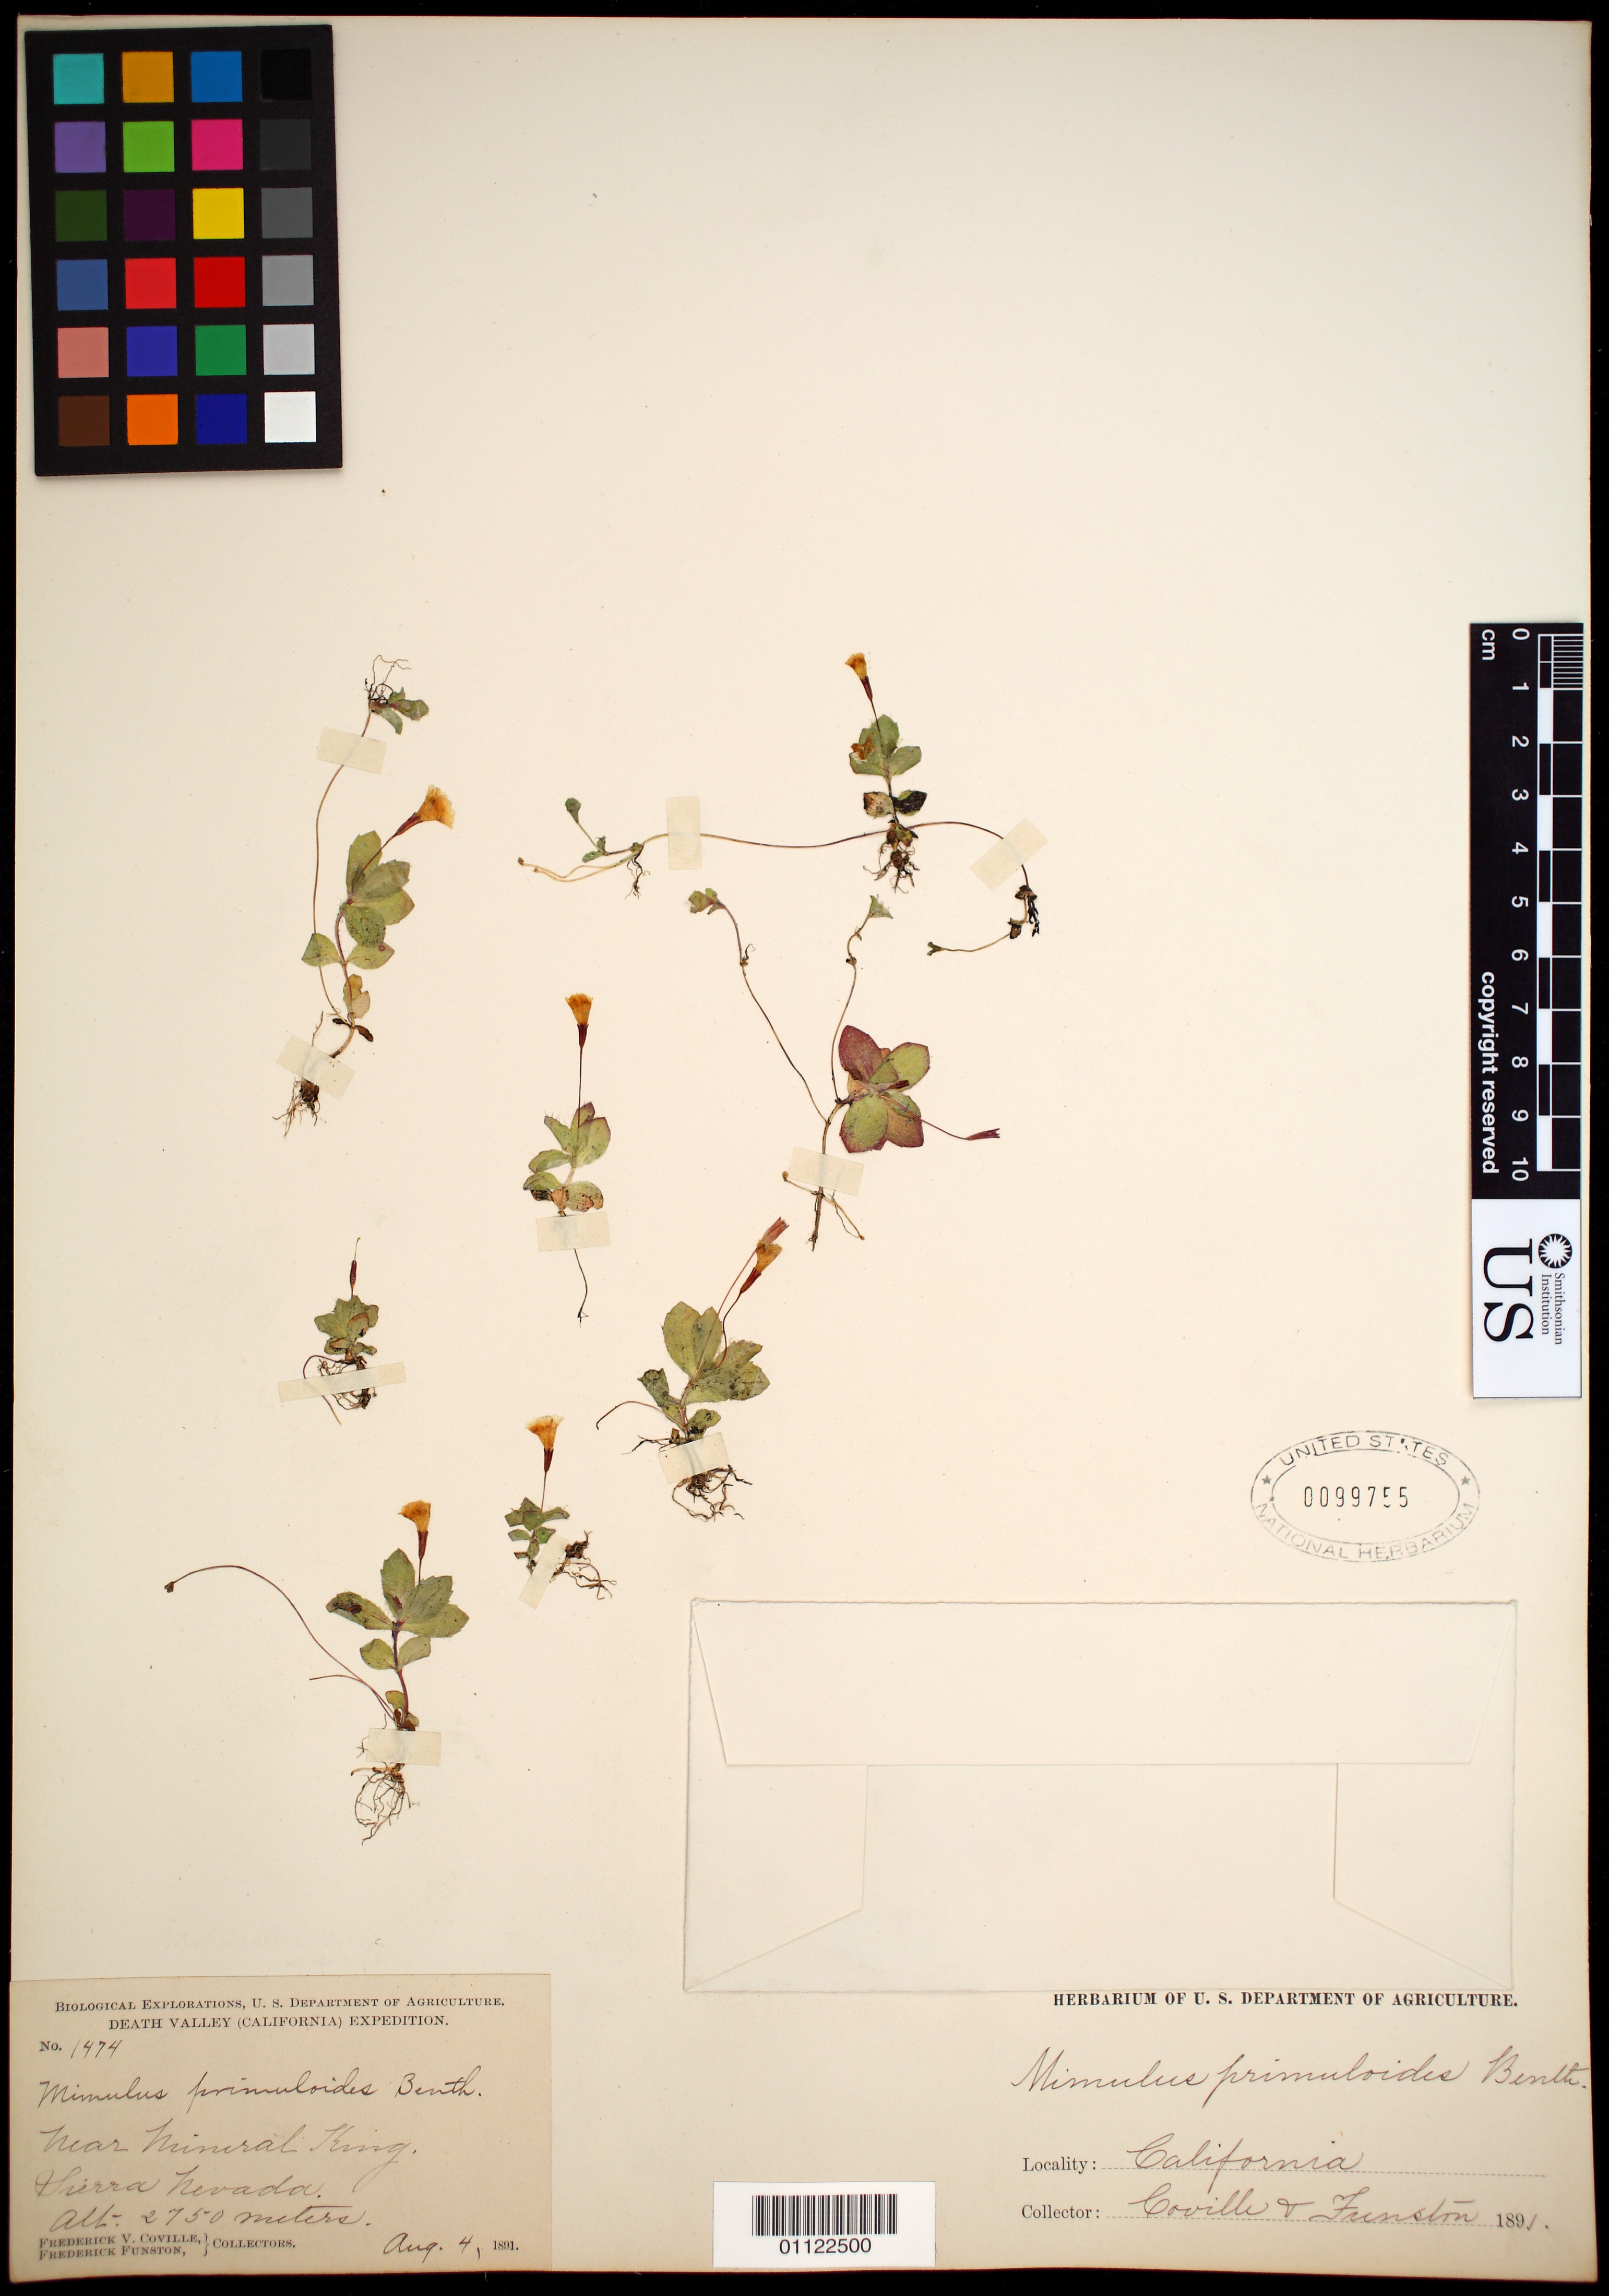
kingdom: Plantae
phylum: Tracheophyta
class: Magnoliopsida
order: Lamiales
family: Phrymaceae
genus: Mimulus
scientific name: Mimulus primuloides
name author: Benth.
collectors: F. V. Coville & F. Funston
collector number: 1474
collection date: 1891-08-04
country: United States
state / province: California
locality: near Mineral King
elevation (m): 2750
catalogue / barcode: US 99755